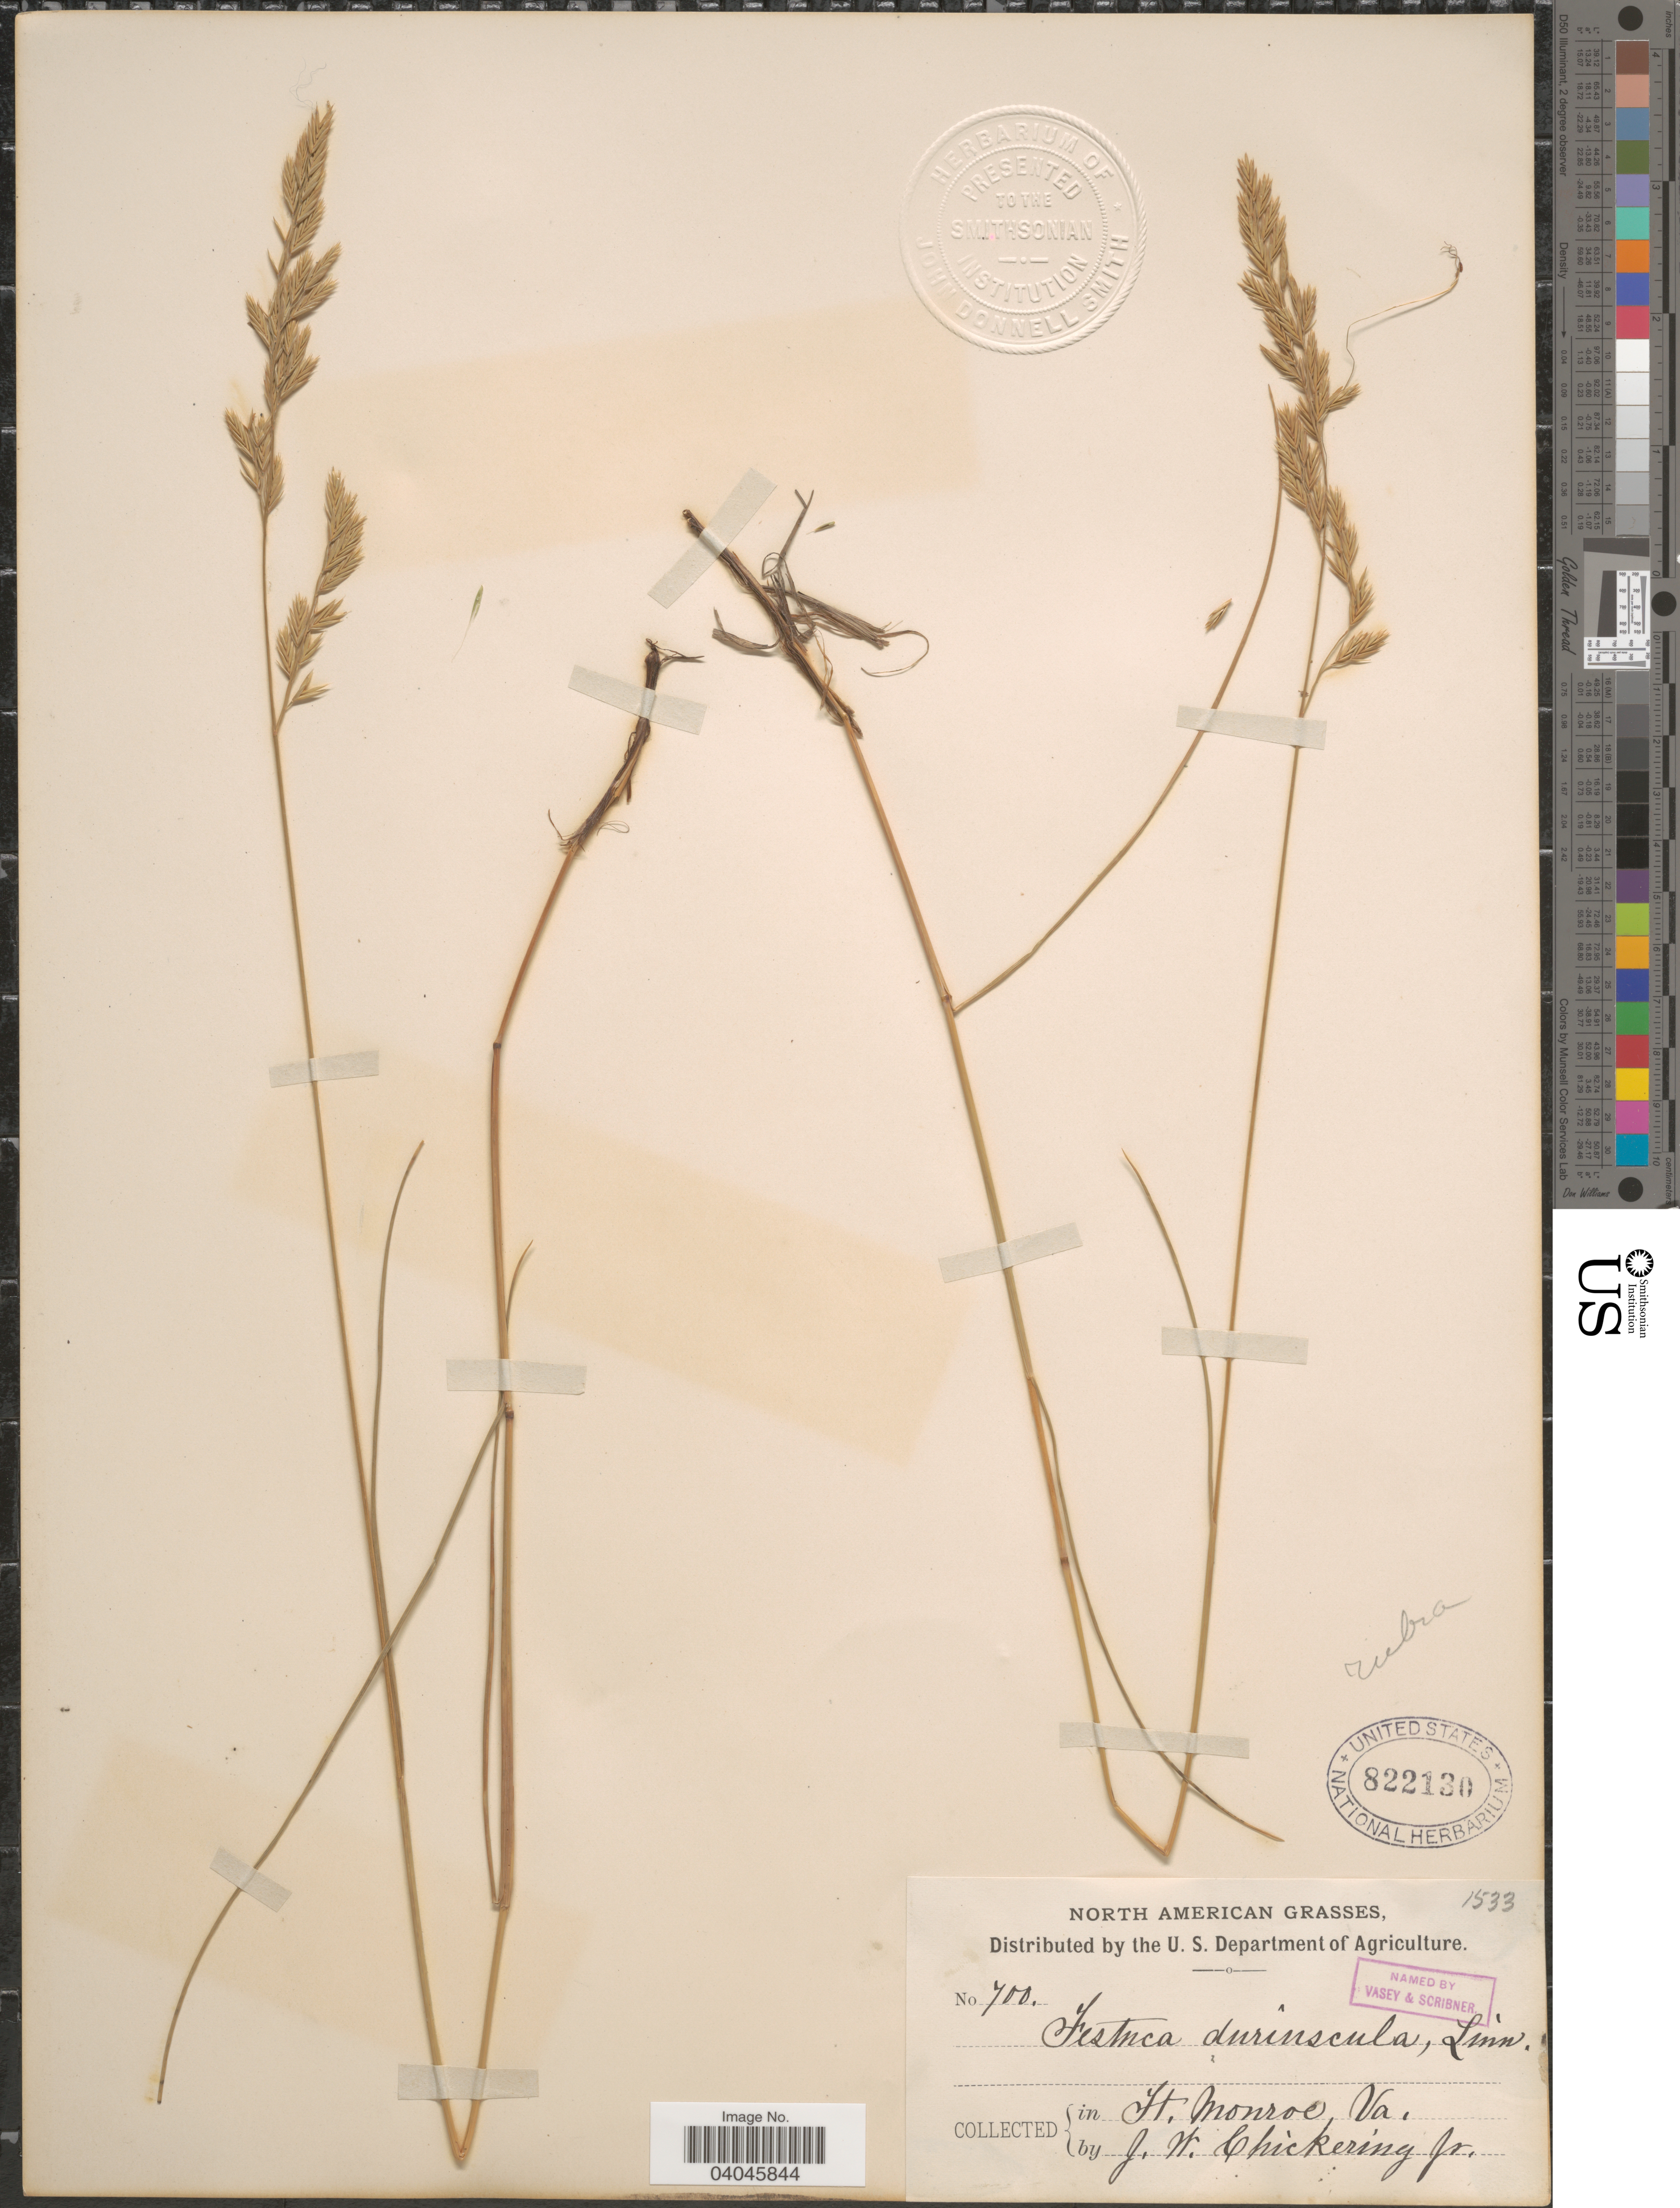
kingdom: Plantae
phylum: Tracheophyta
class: Liliopsida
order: Poales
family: Poaceae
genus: Festuca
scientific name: Festuca rubra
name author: L.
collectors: J. W. Chickering Jr.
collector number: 700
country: United States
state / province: Virginia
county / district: City of Hampton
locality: Ft. Monroe.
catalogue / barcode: US 822130